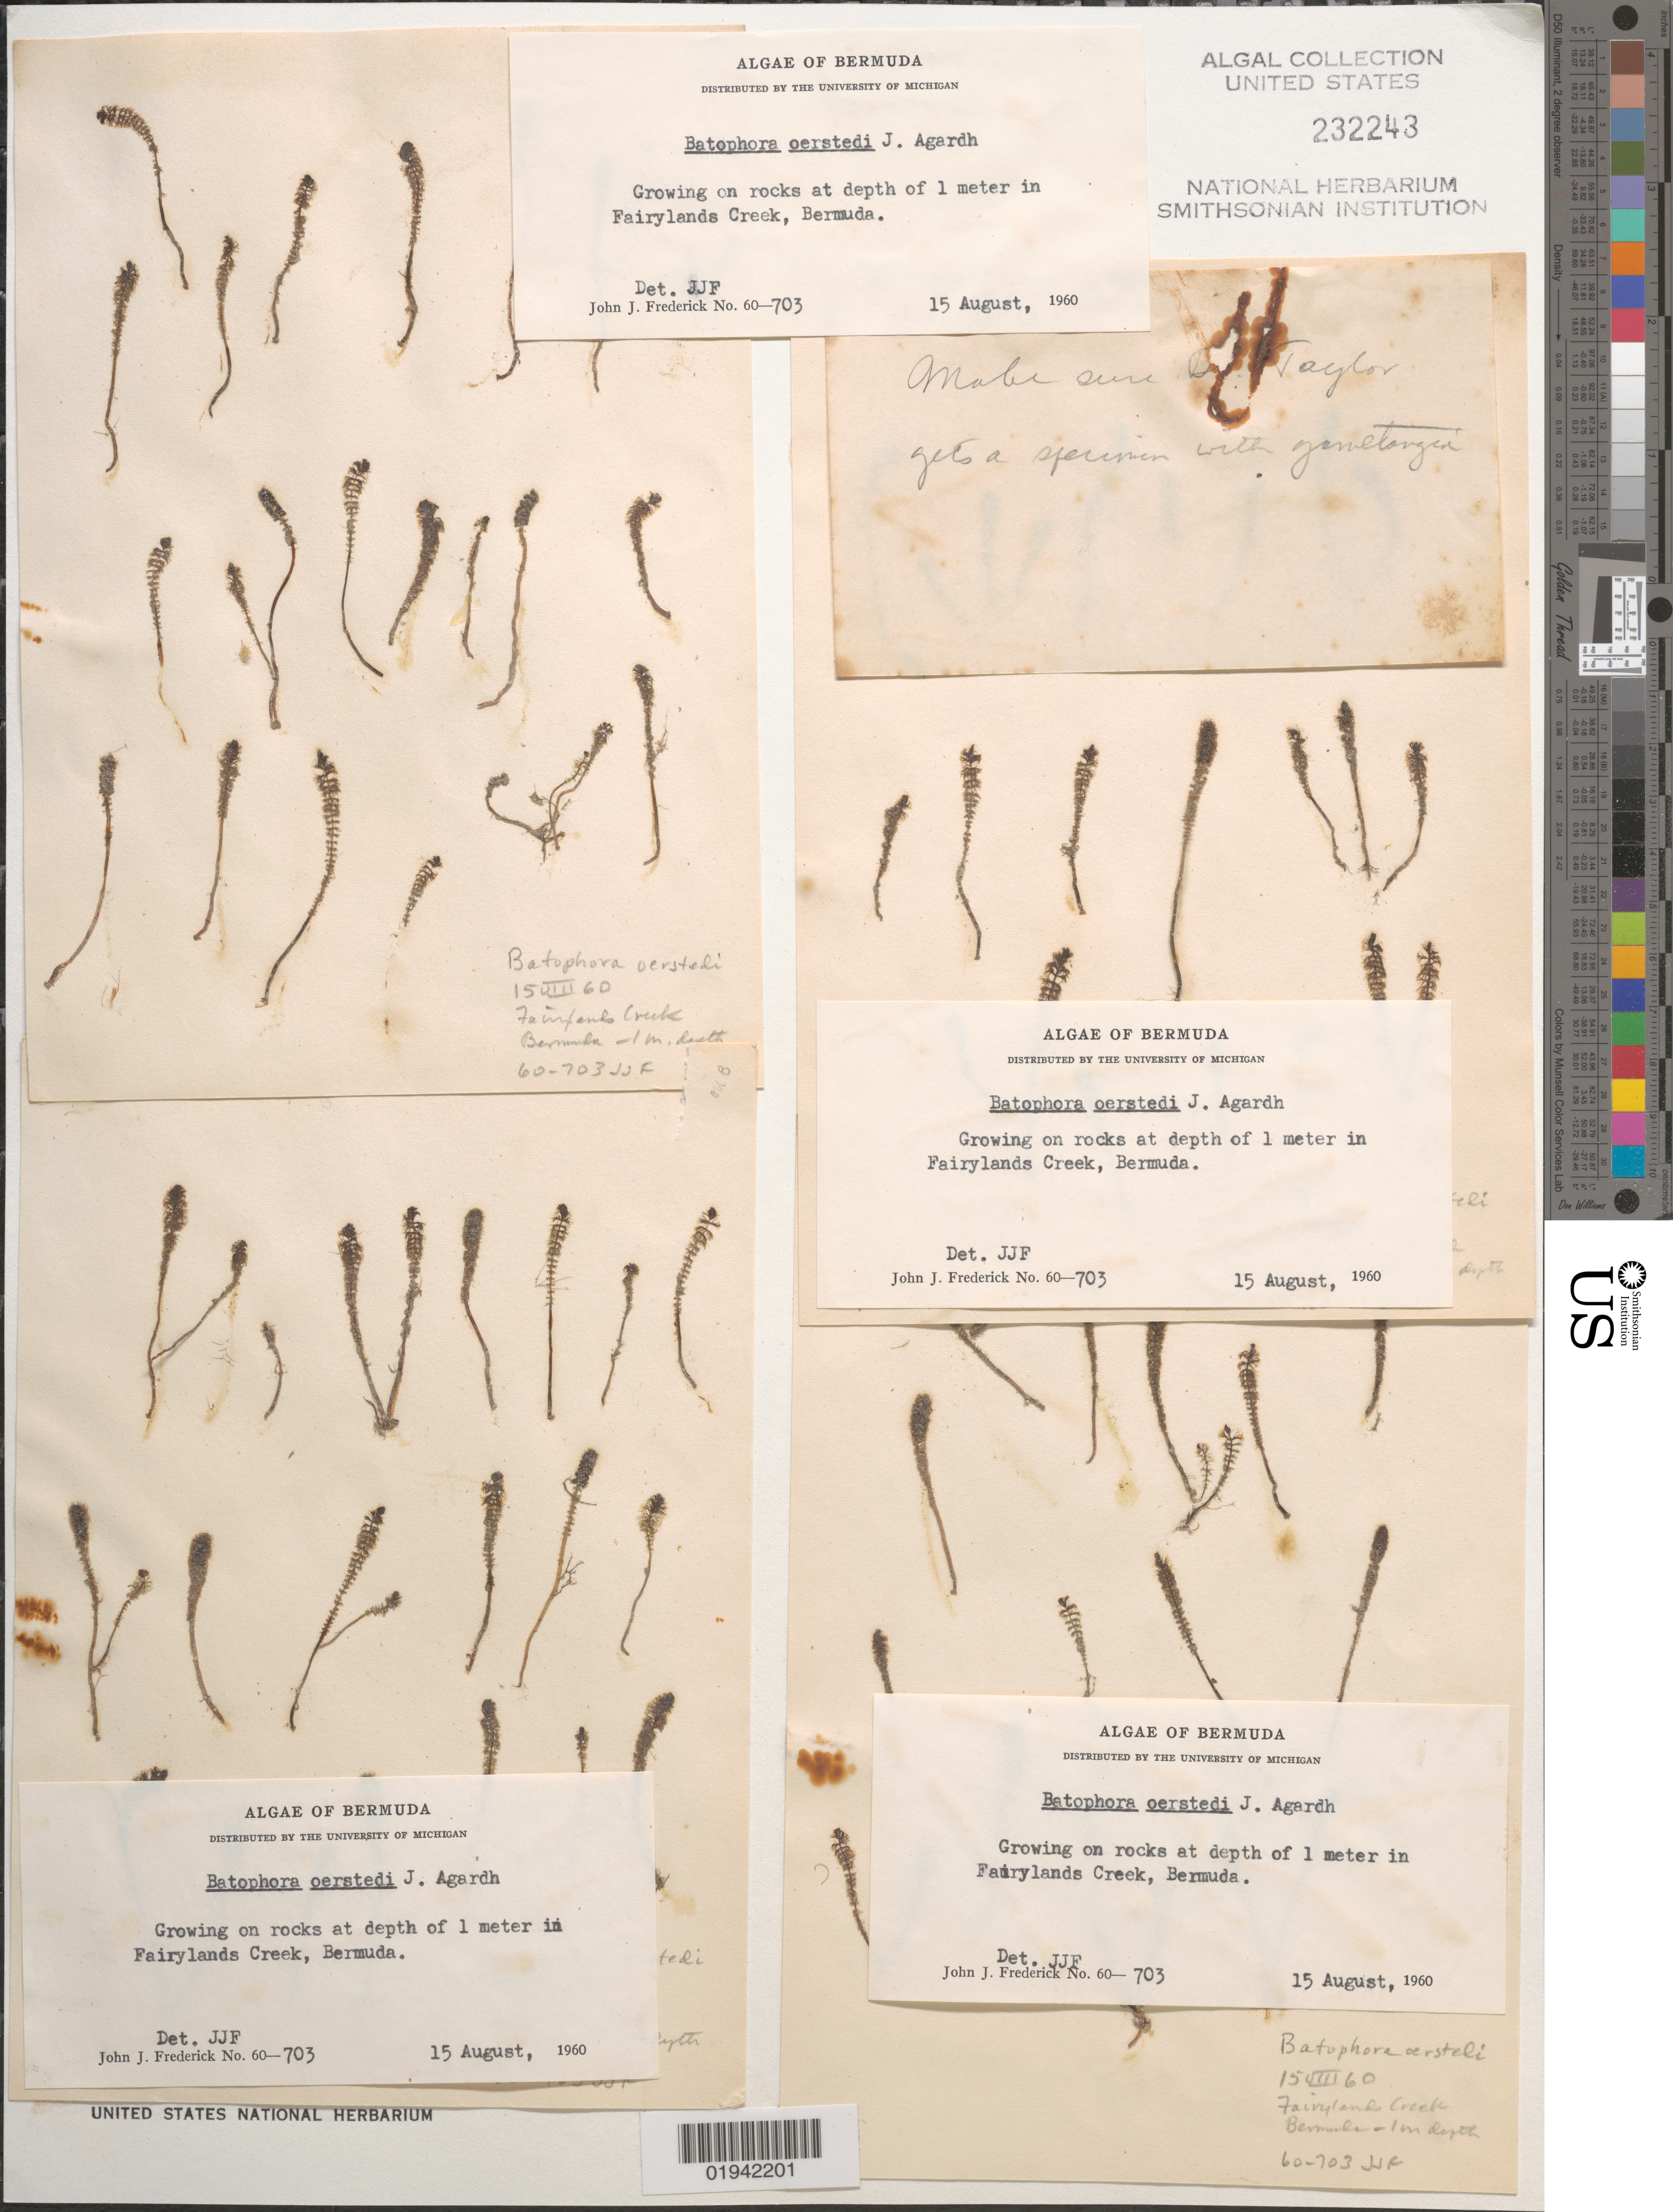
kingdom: Plantae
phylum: Chlorophyta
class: Ulvophyceae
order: Dasycladales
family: Dasycladaceae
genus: Batophora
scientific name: Batophora oerstedii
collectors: J. Frederick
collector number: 60-703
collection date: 1960-08-15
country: Bermuda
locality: Growing on rocks at depth of 1 meter in Fairylands Creek.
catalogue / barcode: US 232243